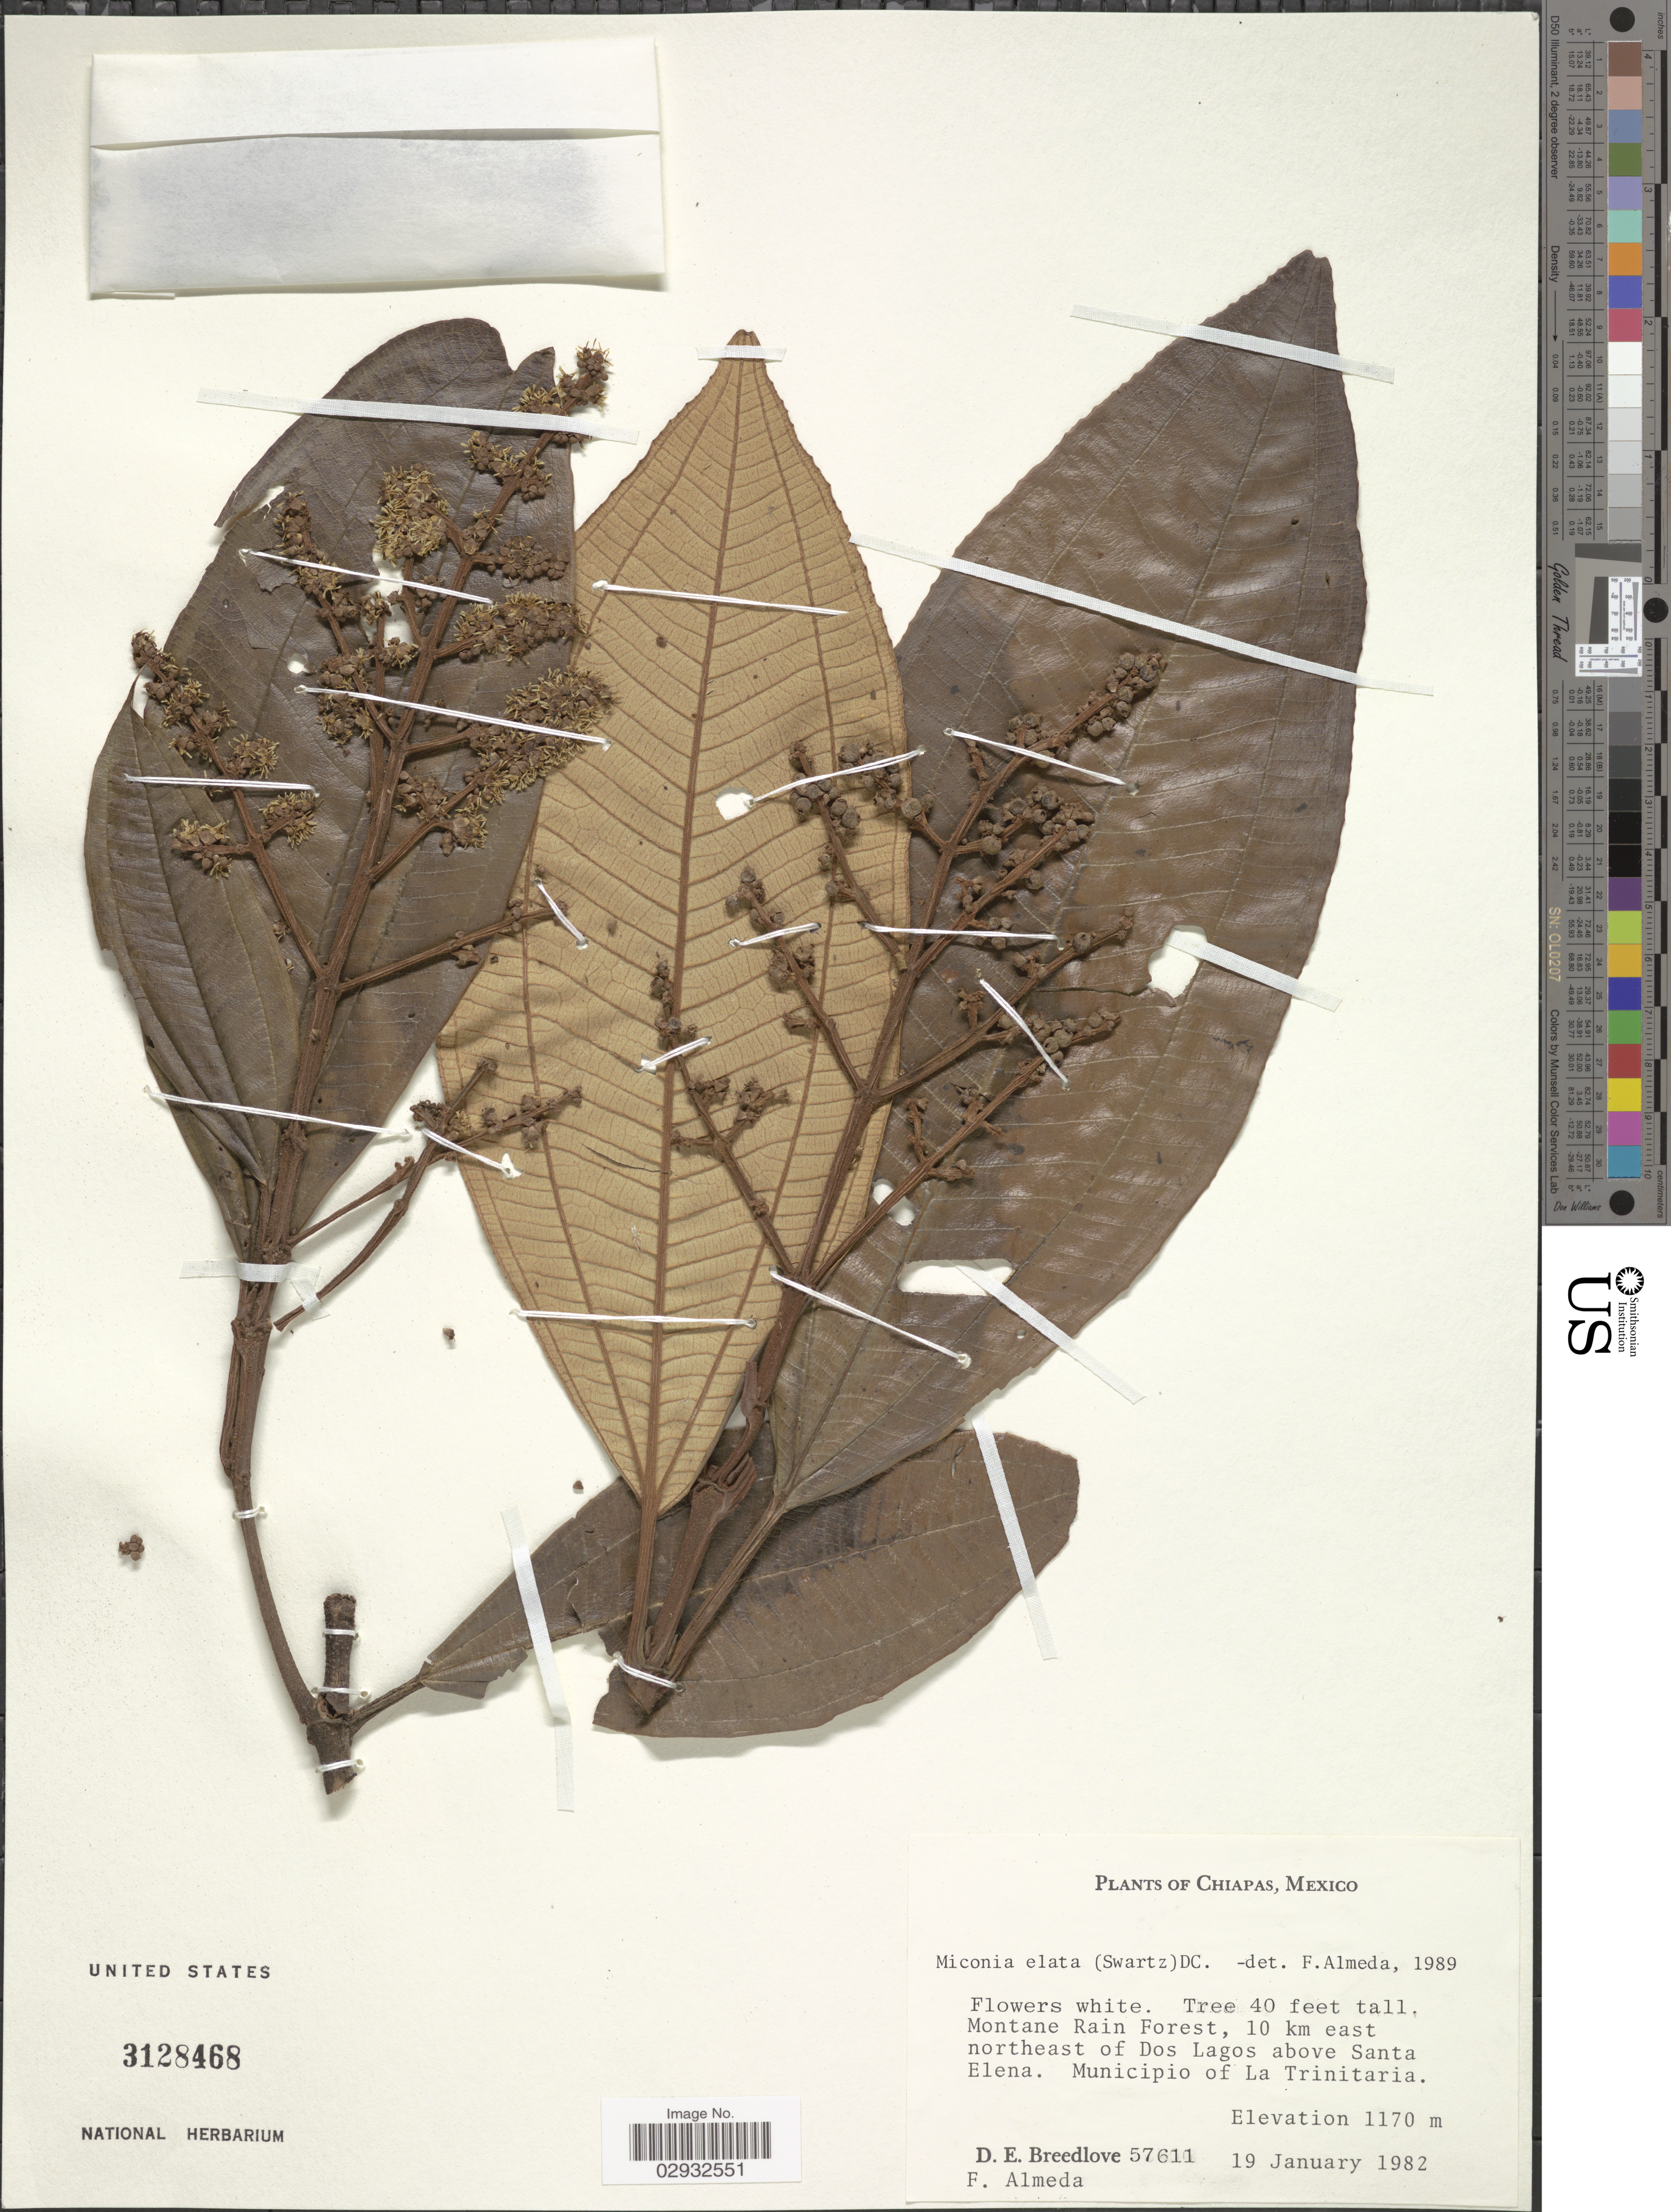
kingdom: Plantae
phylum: Tracheophyta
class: Magnoliopsida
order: Myrtales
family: Melastomataceae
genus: Miconia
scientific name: Miconia elata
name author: (Sw.) DC.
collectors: D. E. Breedlove & F. Almeda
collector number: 57611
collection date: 1982-01-19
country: Mexico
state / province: Chiapas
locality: Montane Rain Forest, 10 km east northeast of Dos Lagos above Santa Elena. Municipio of La Trinitaria.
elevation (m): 1170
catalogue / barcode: US 3128468